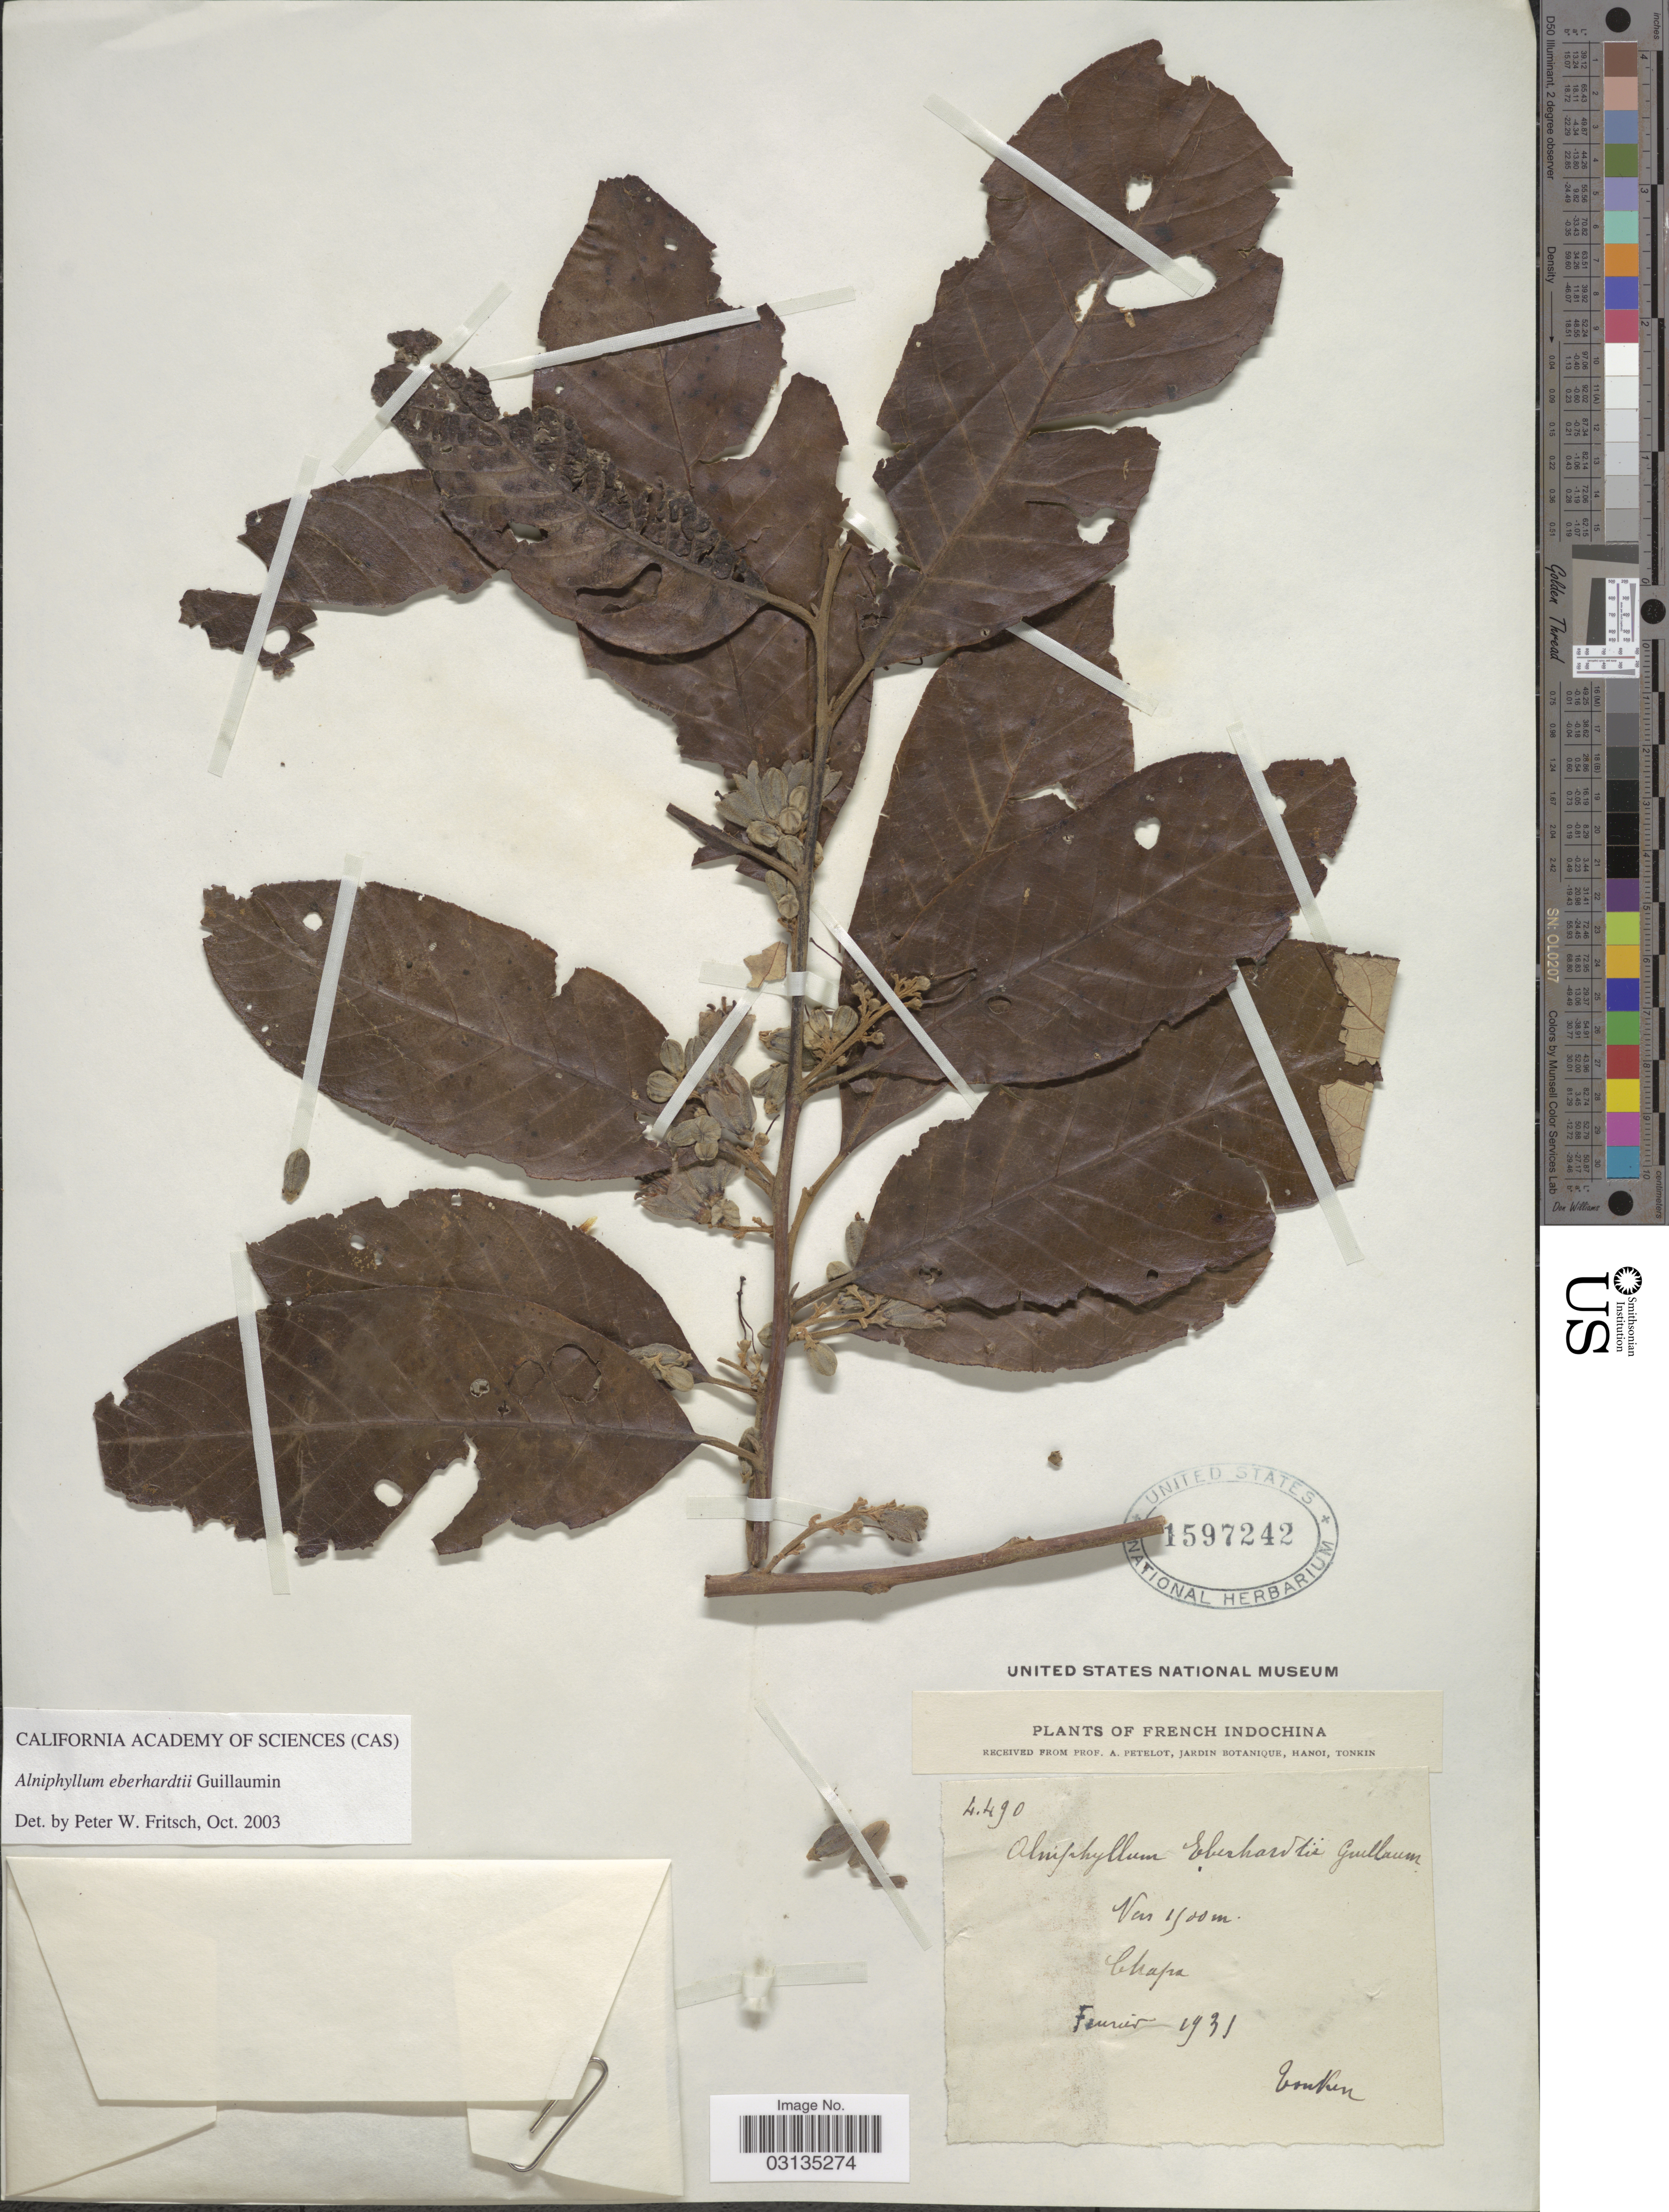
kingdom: Plantae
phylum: Tracheophyta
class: Magnoliopsida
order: Ericales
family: Styracaceae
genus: Alniphyllum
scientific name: Alniphyllum eberhardtii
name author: Guill.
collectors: A. Petelot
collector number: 4490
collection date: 1931-02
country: Vietnam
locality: French Indochina, Chapa.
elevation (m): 1500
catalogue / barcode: US 1597242